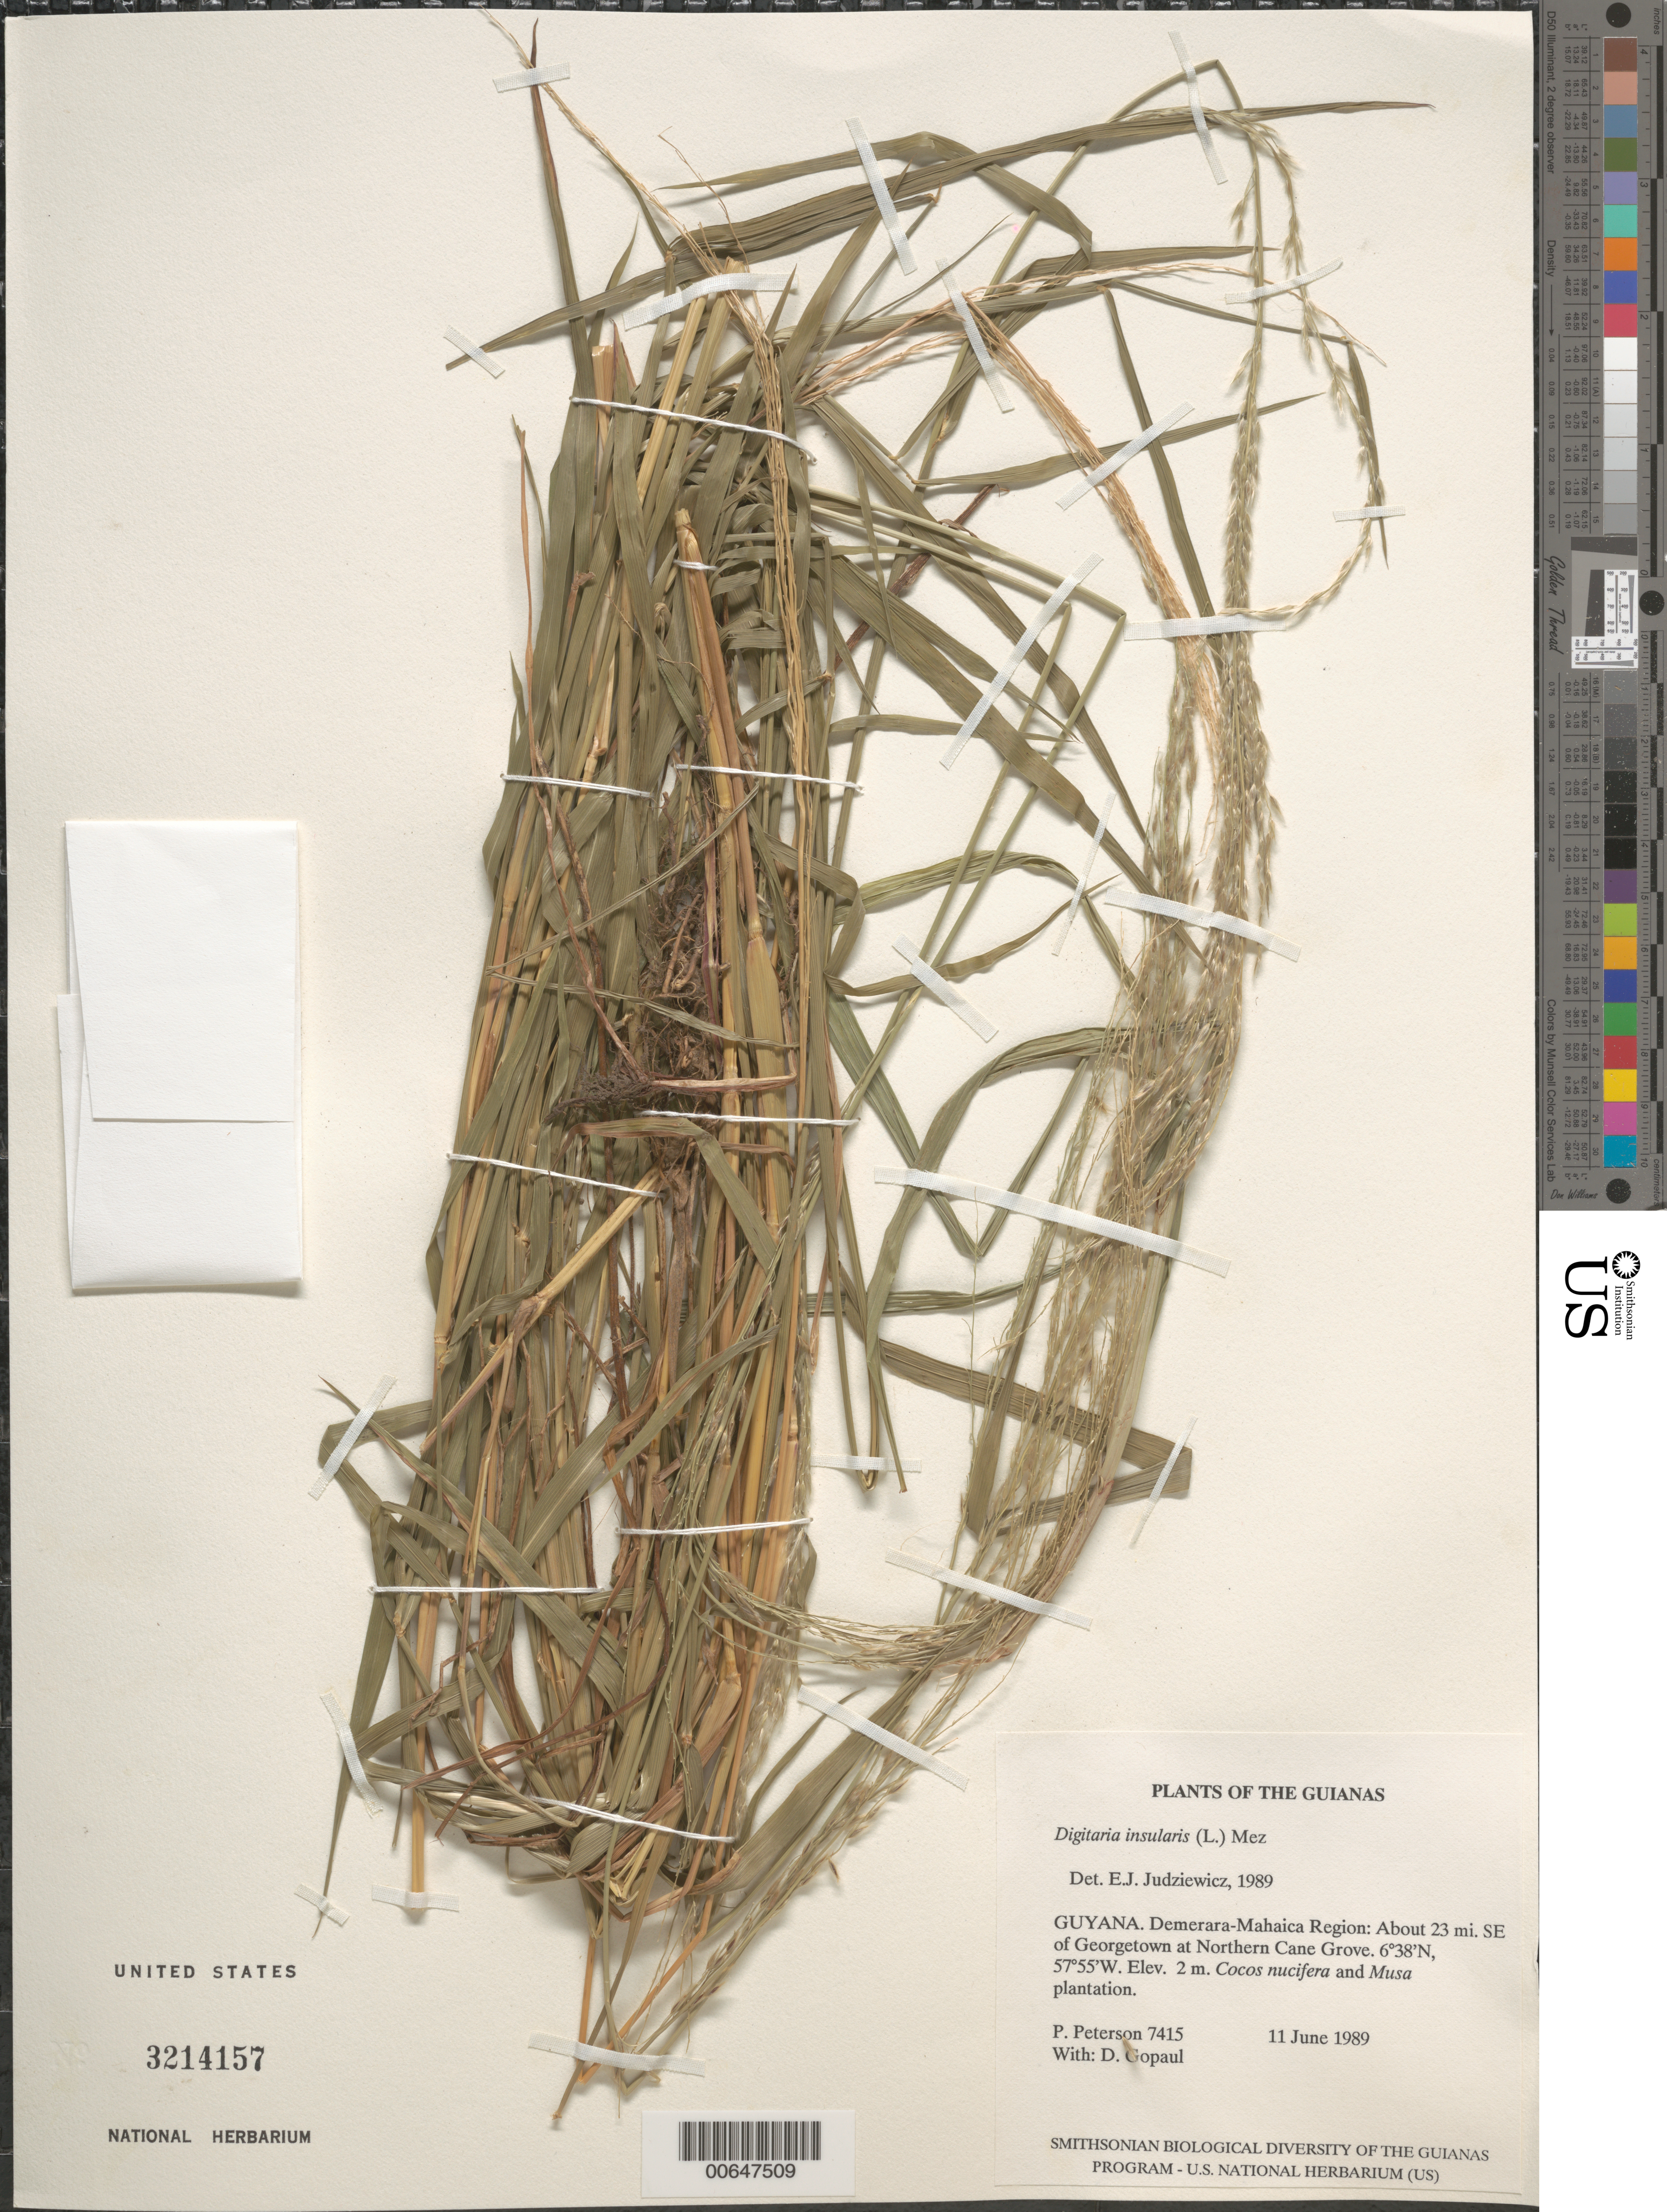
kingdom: Plantae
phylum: Tracheophyta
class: Liliopsida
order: Poales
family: Poaceae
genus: Digitaria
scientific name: Digitaria insularis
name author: (L.) Fedde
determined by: Judziewicz, E. J.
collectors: P. M. Peterson & D. Gopaul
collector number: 7415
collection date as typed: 11 June 1989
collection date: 1989-06-11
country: Guyana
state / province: Demerara-Mahaica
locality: About 23 mi. SE of Georgetown at Northern Cane Grove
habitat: Cocos nucifera and Musa plantation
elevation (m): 2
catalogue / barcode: US 3214157